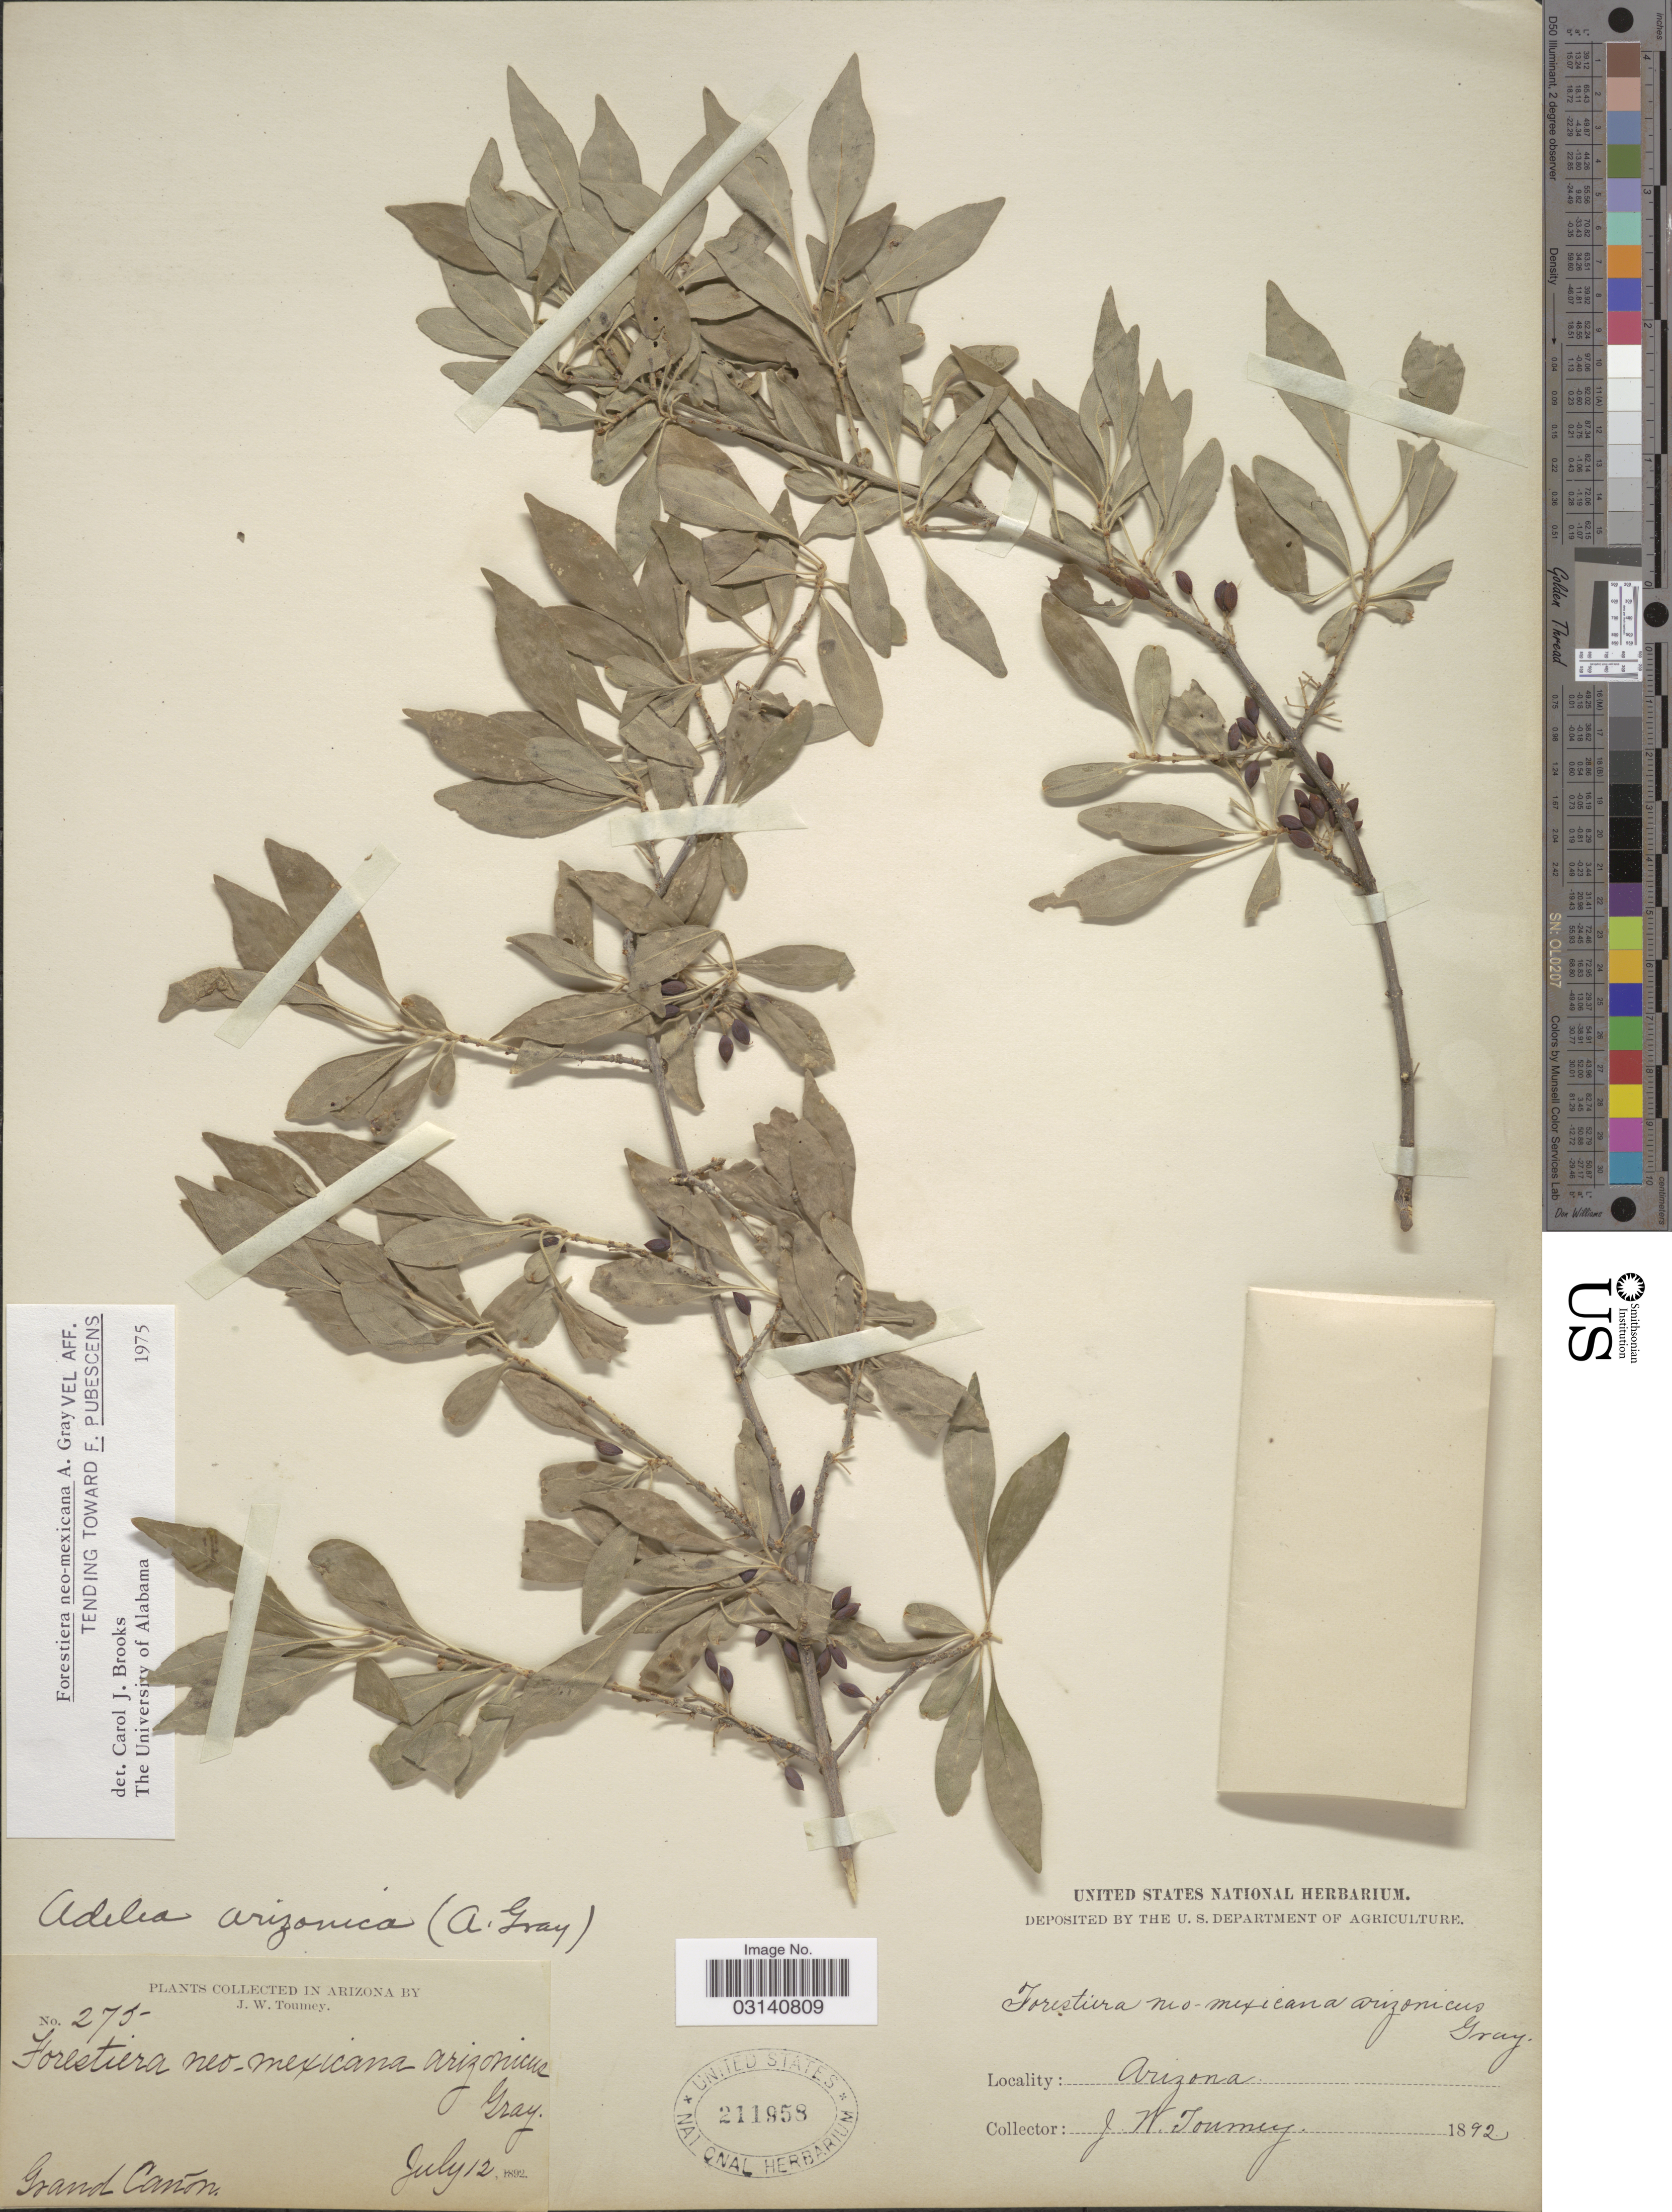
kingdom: Plantae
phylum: Tracheophyta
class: Magnoliopsida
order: Lamiales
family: Oleaceae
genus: Forestiera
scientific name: Forestiera neomexicana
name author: A. Gray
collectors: J. W. Toumey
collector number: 275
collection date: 1892-07-12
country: United States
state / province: Arizona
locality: Grand Cañon.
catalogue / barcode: US 211958